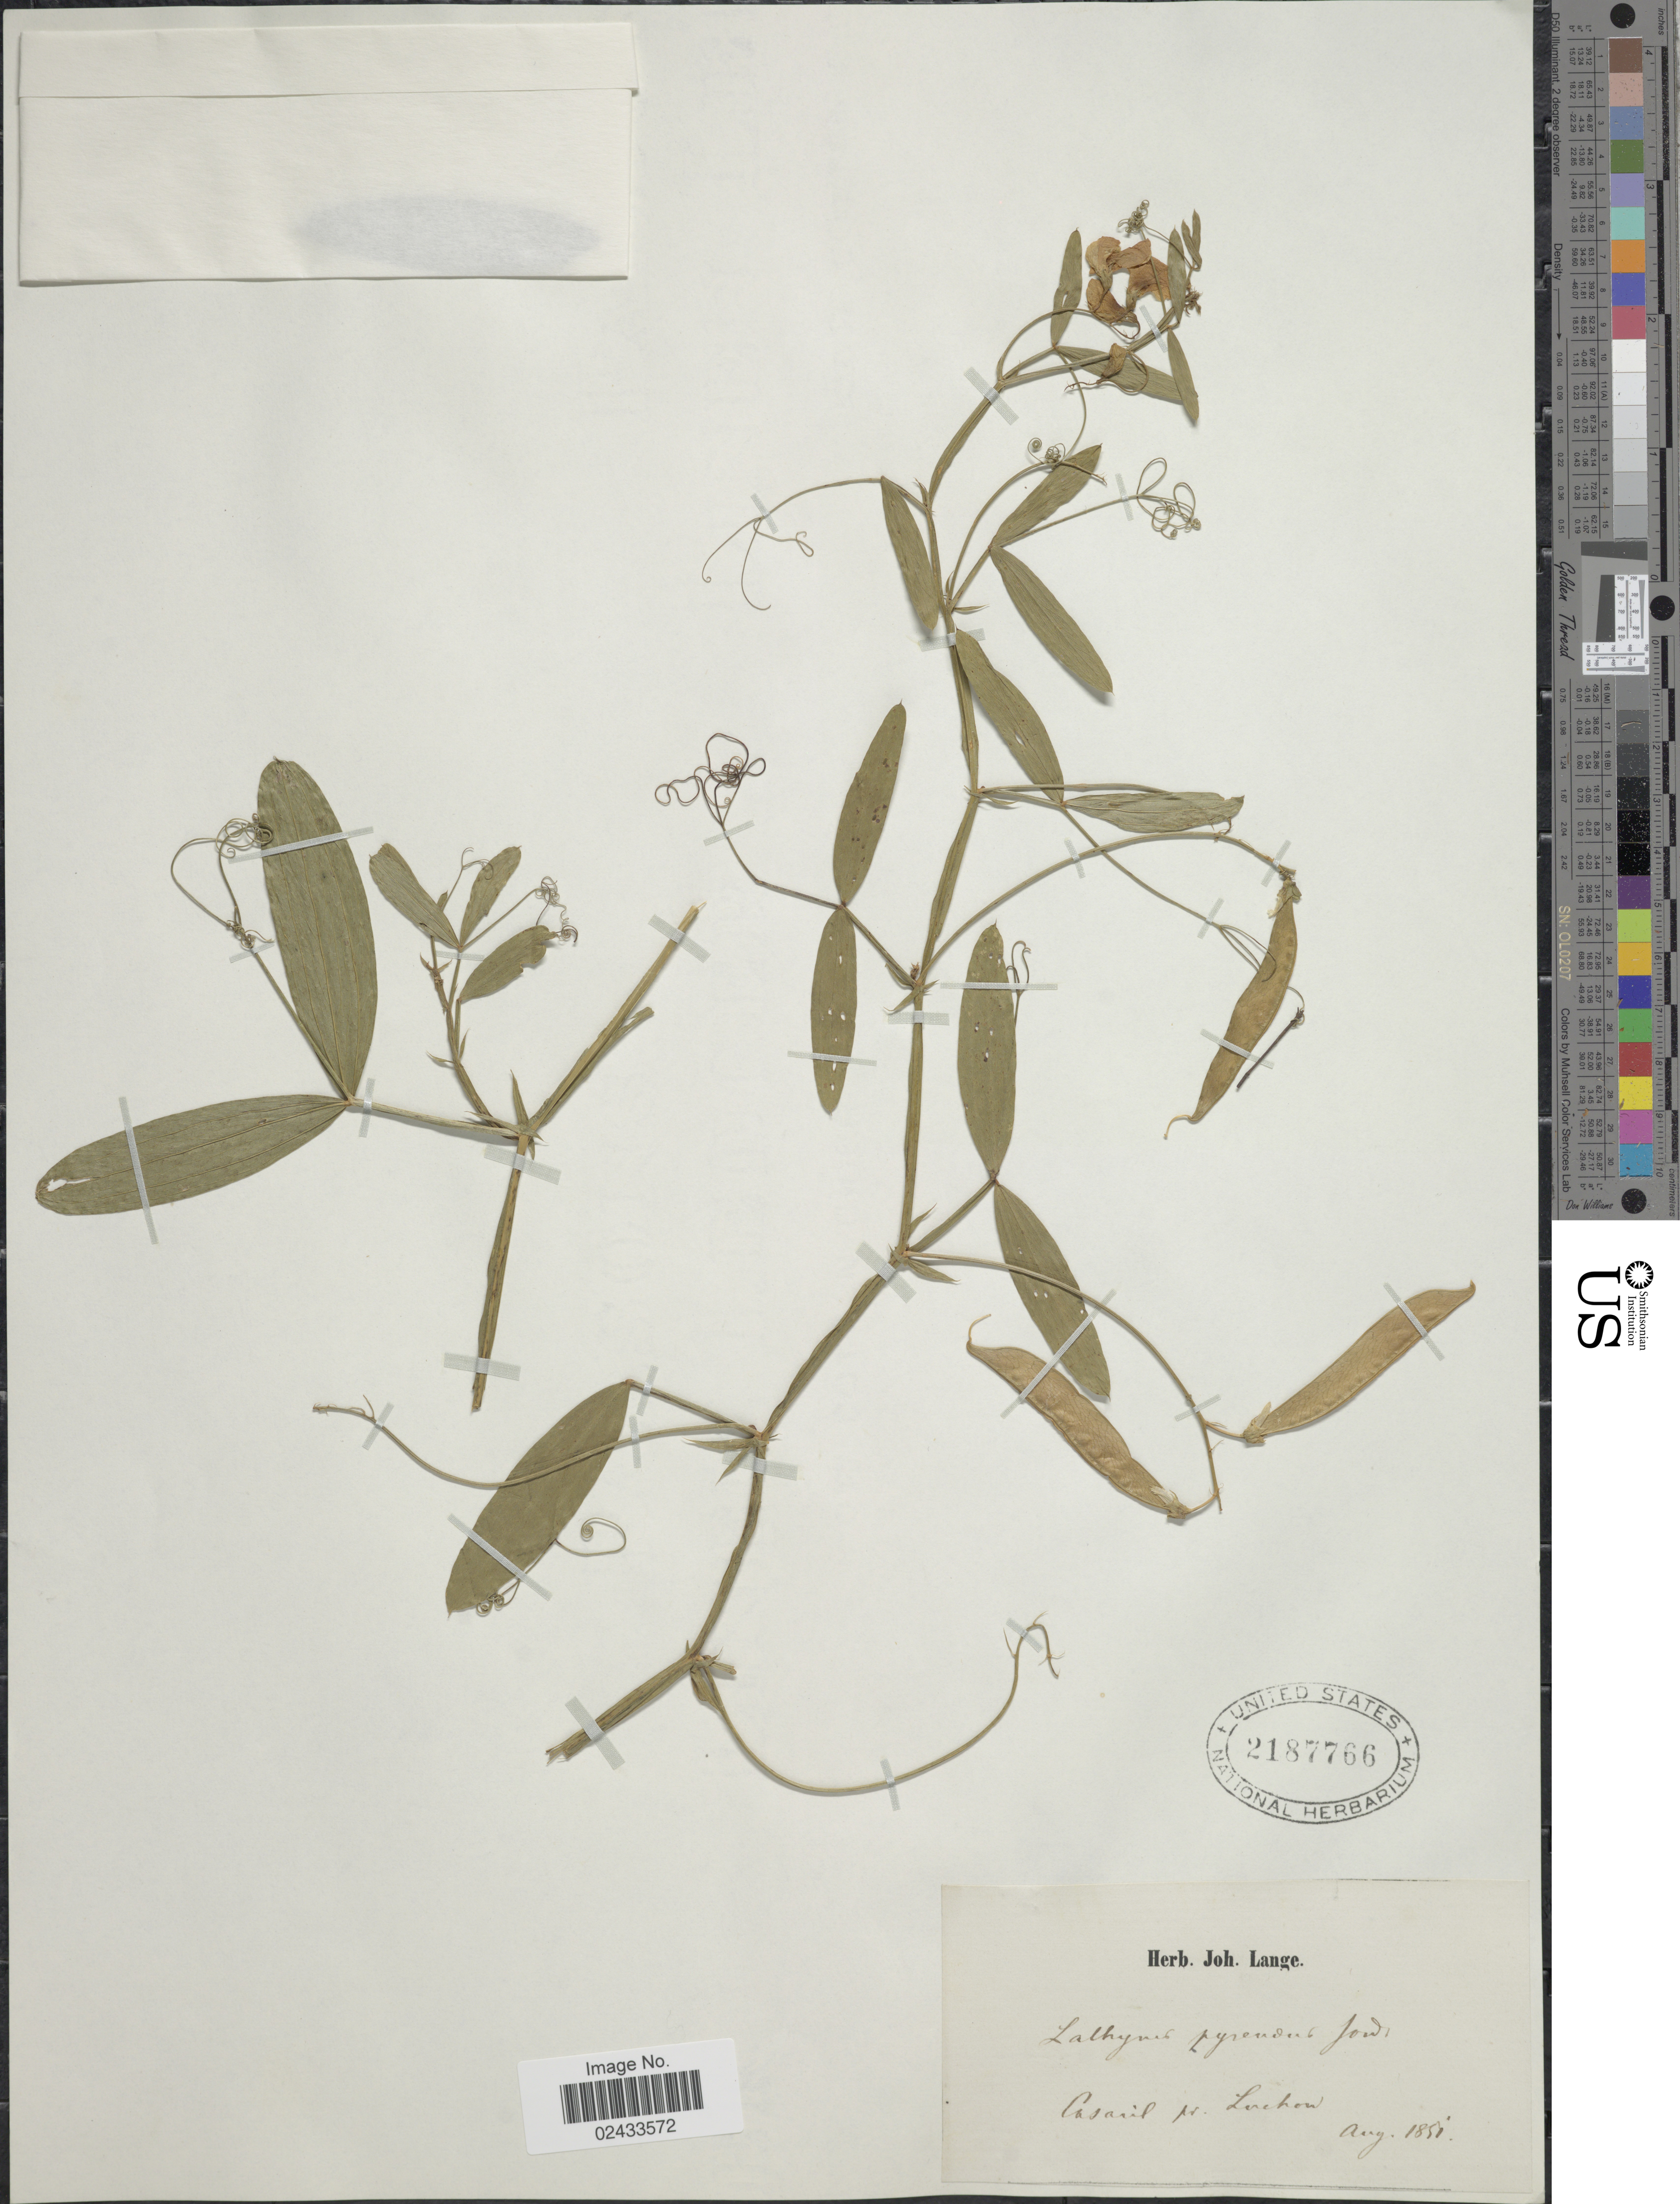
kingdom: Plantae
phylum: Tracheophyta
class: Magnoliopsida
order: Fabales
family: Fabaceae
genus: Lathyrus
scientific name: Lathyrus pyrenaicus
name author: Jord.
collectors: ex herb. Joh. Lange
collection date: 1851-08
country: France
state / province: Occitanie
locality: Casail pr. Luchon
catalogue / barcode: US 2187766